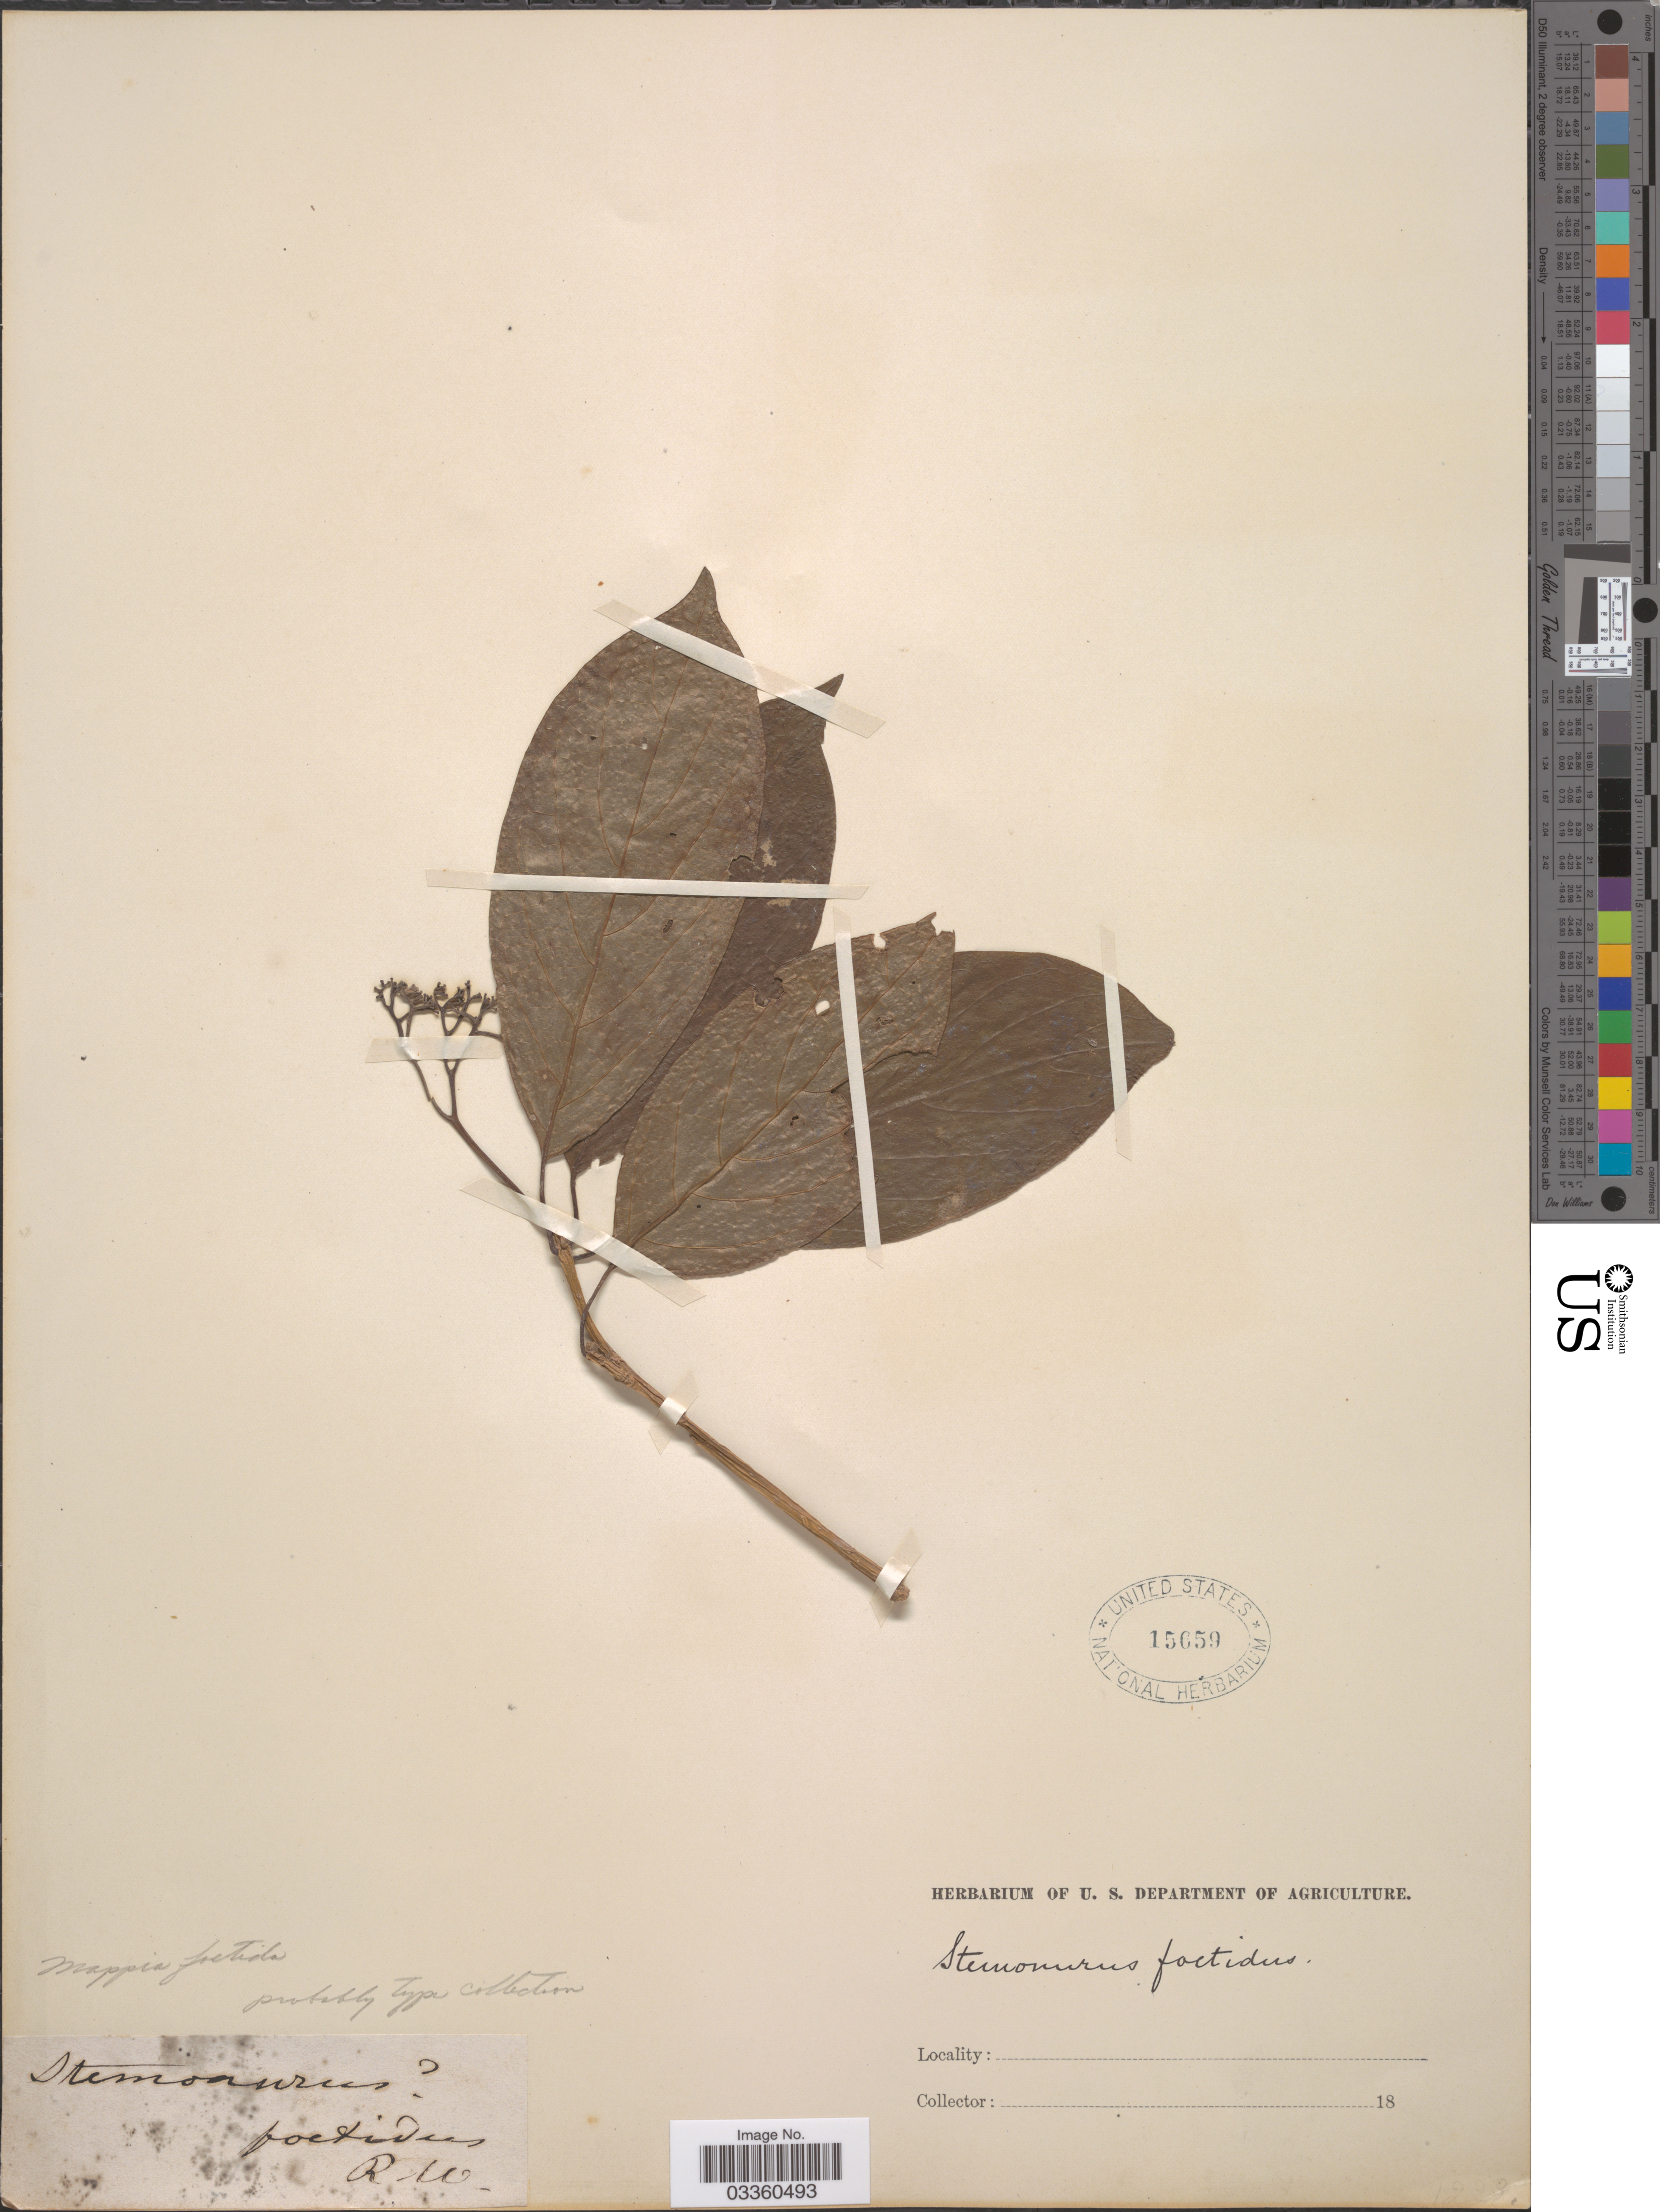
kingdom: Plantae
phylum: Tracheophyta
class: Magnoliopsida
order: Icacinales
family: Icacinaceae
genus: Nothapodytes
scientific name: Nothapodytes foetida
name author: (Wight) Sleumer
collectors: R. W.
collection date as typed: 18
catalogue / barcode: US 15659